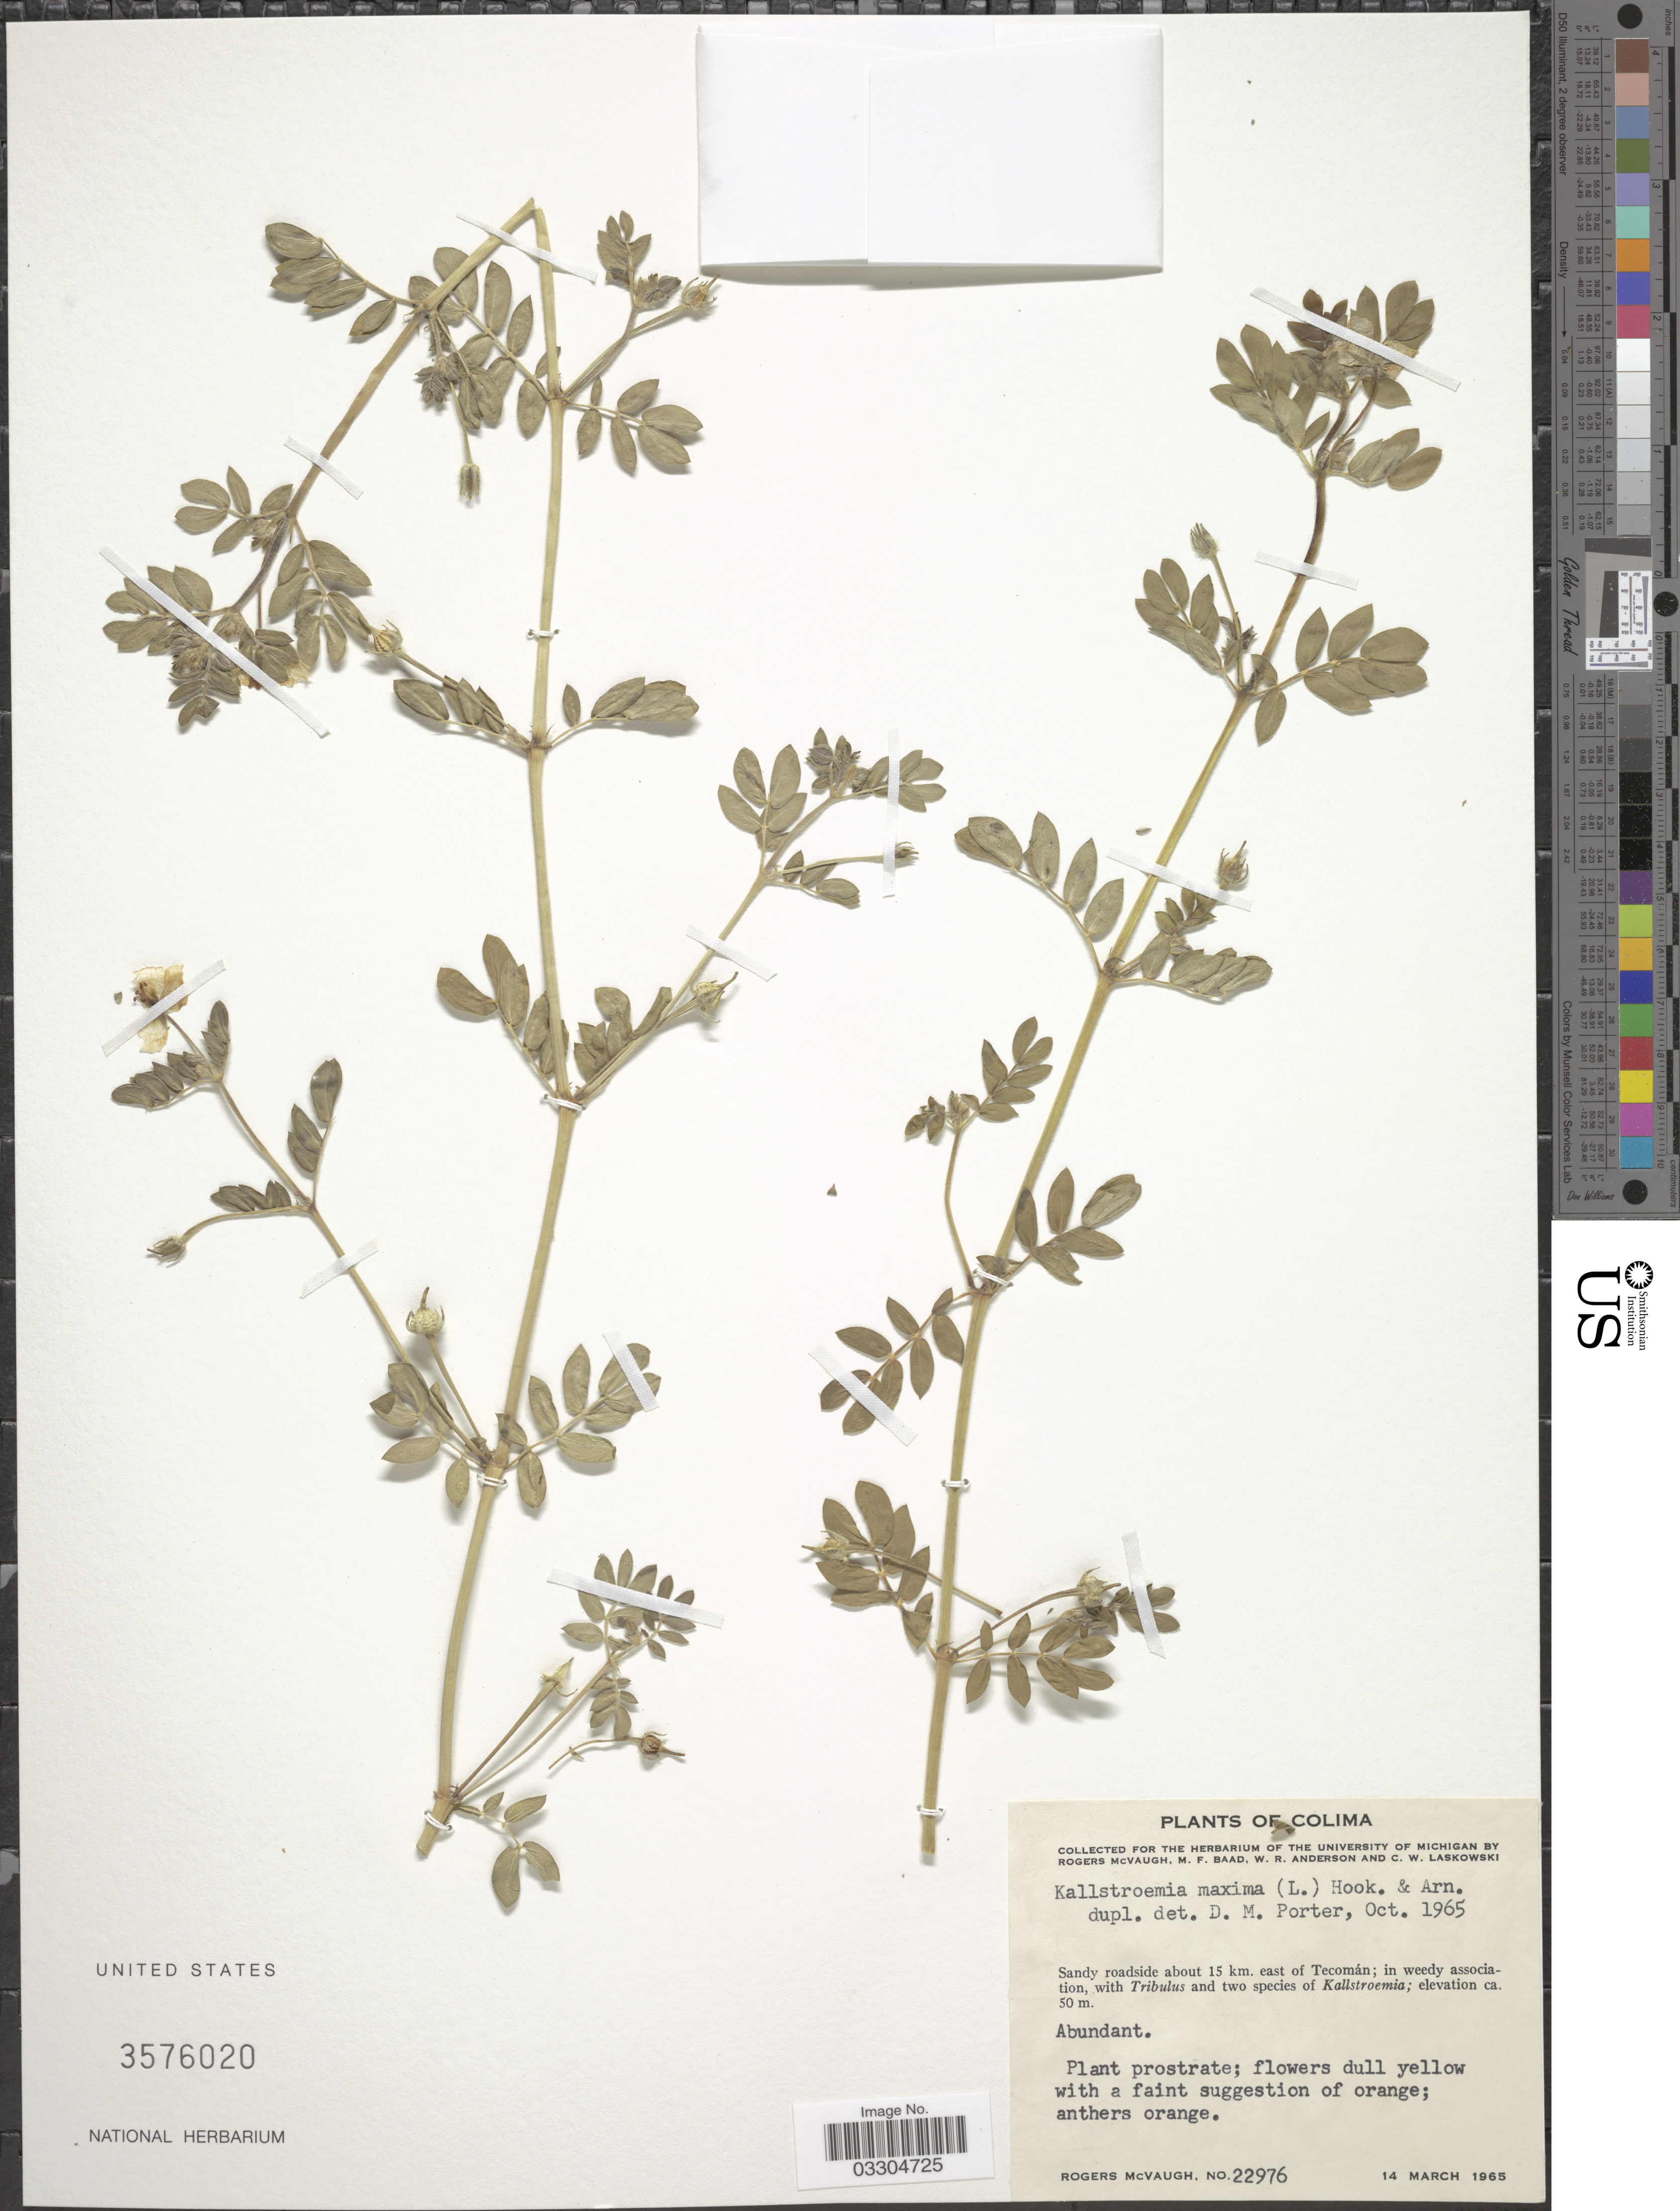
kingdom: Plantae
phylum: Tracheophyta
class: Magnoliopsida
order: Zygophyllales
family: Zygophyllaceae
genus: Kallstroemia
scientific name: Kallstroemia maxima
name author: (L.) Hook. & Arn.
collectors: R. McVaugh, M. F. Baad, W. Anderson & C. Laskowski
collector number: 22976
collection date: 1965-03-14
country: Mexico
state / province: Colima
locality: About 15 km. east of Tecomán.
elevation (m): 50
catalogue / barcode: US 3576020